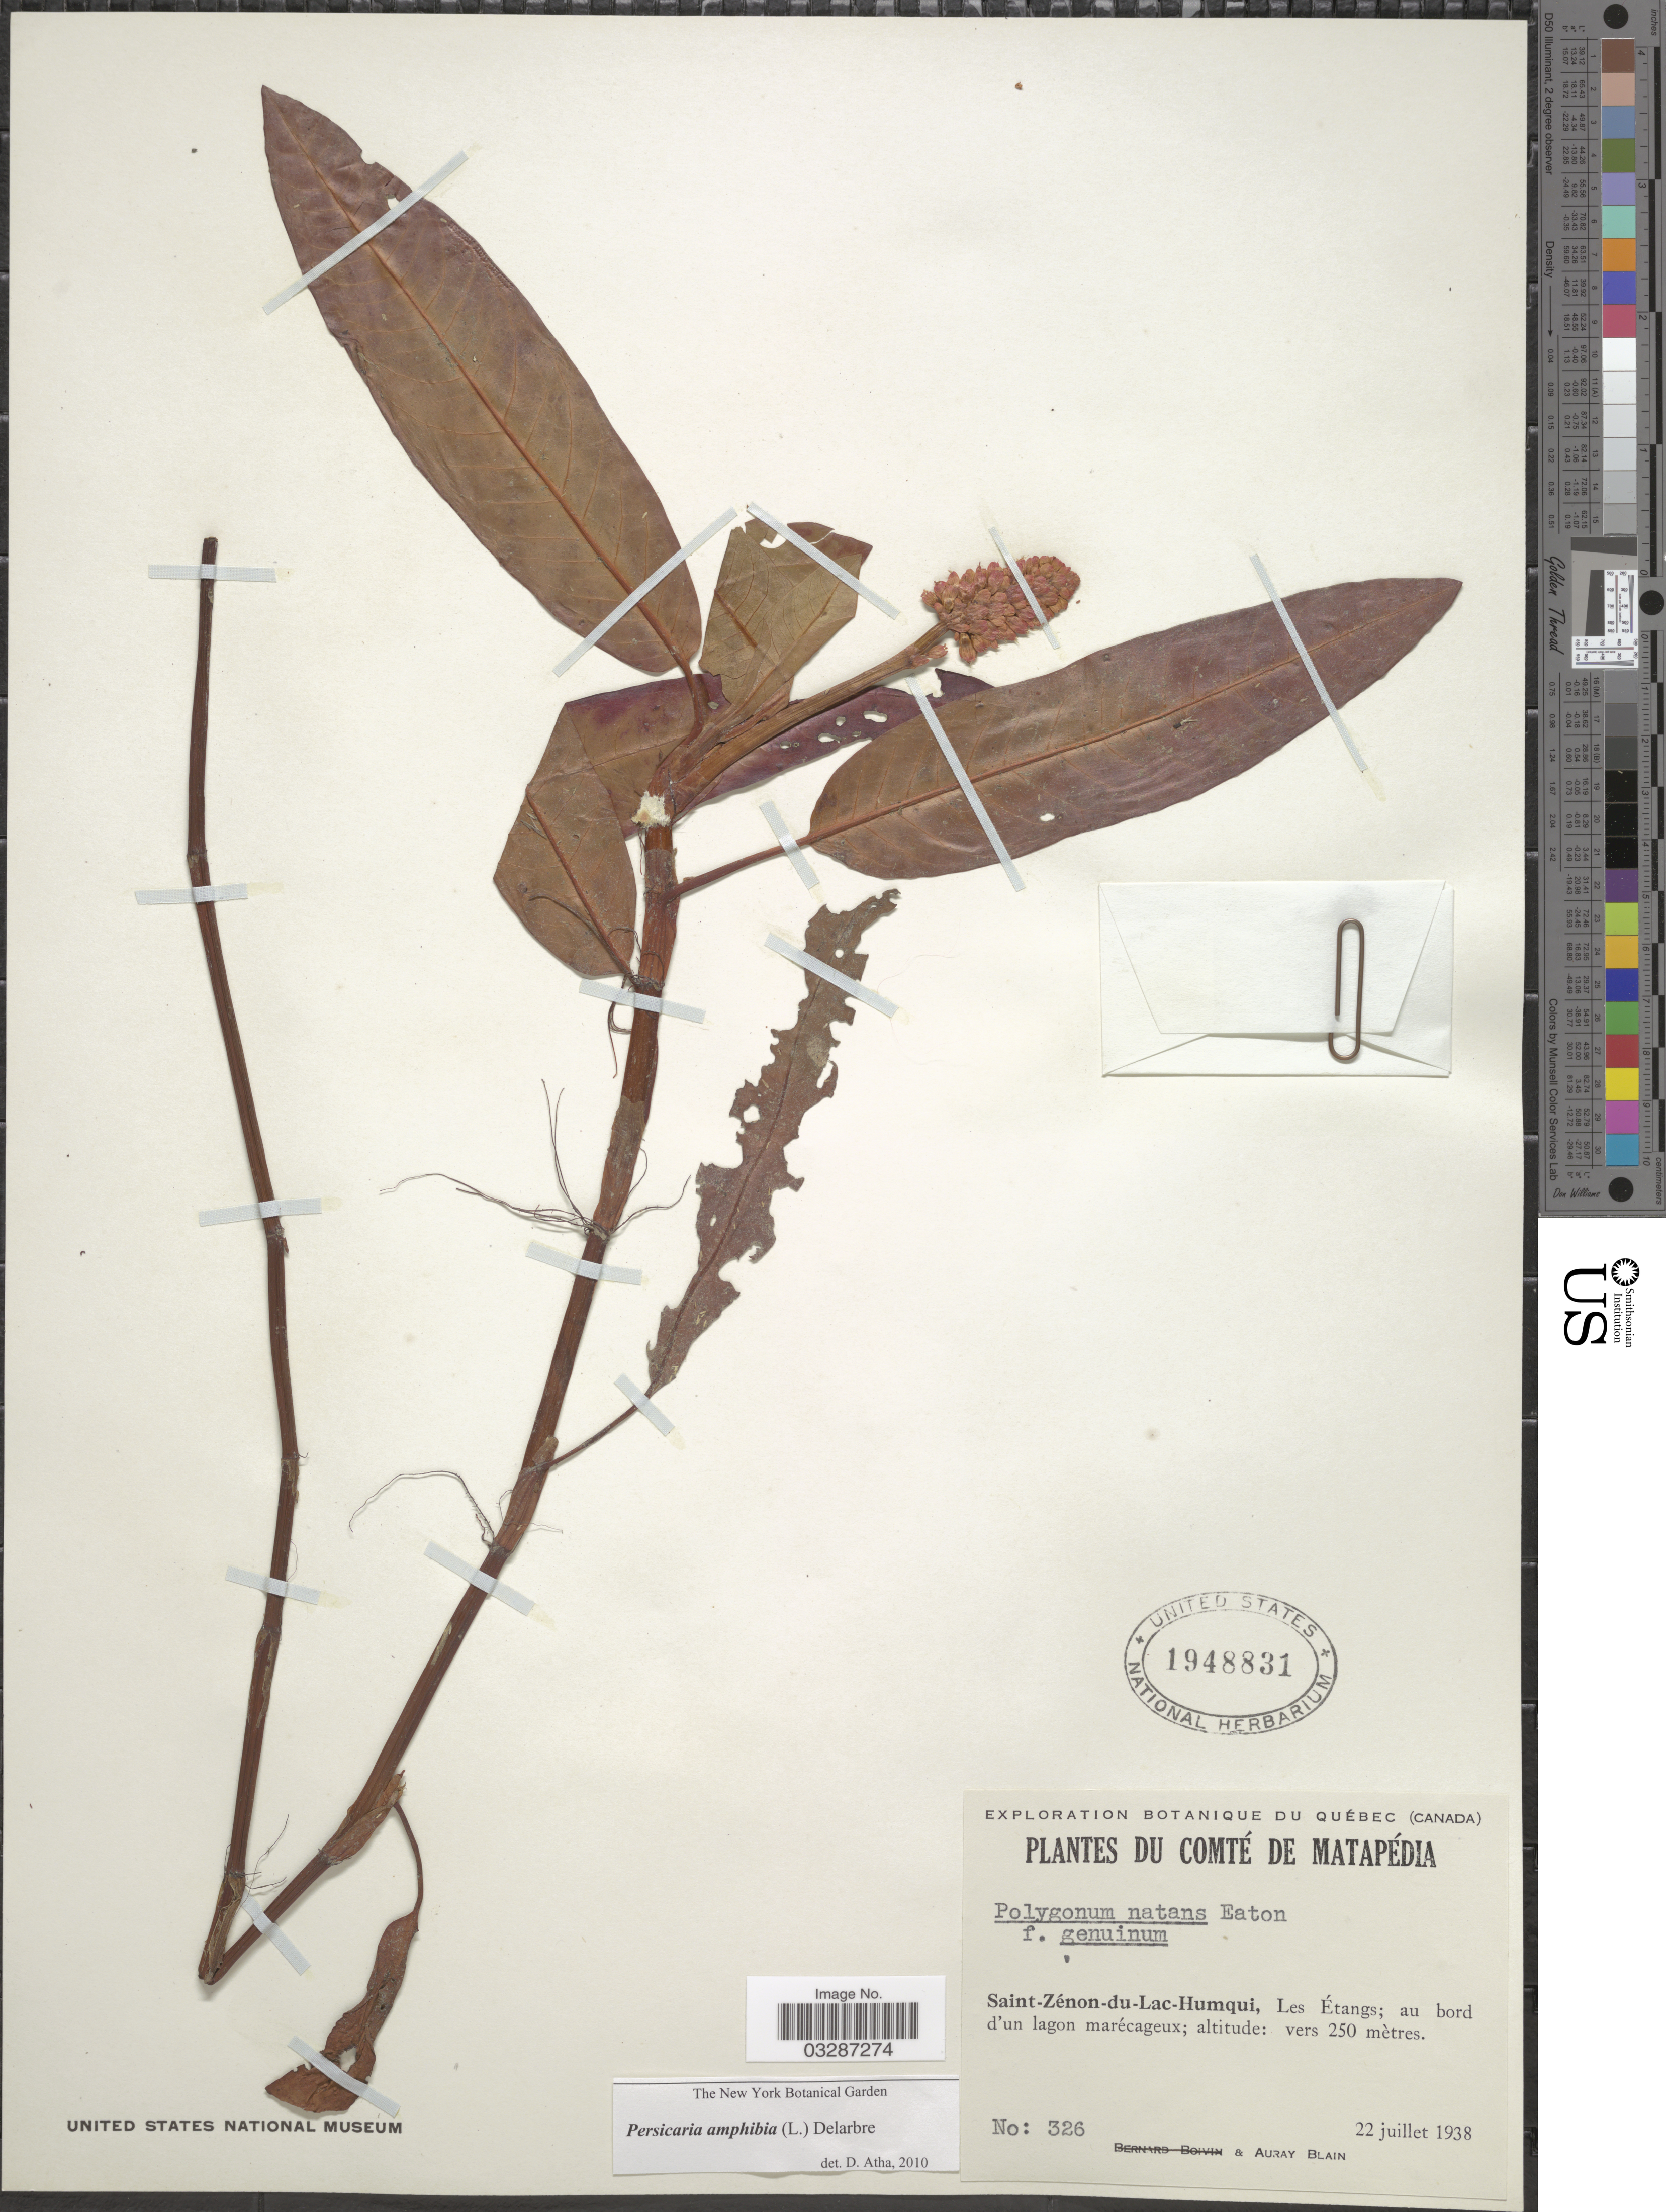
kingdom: Plantae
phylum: Tracheophyta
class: Magnoliopsida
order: Caryophyllales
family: Polygonaceae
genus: Persicaria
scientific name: Persicaria amphibia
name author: (L.) Delarbre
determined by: Atha, D. E.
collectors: A. Blain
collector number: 326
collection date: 1938-07-22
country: Canada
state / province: Quebec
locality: Comté de Matapédia. Saint-Zénon-du-Lac-Humqui, Le Étangs.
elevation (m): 250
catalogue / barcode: US 1948831